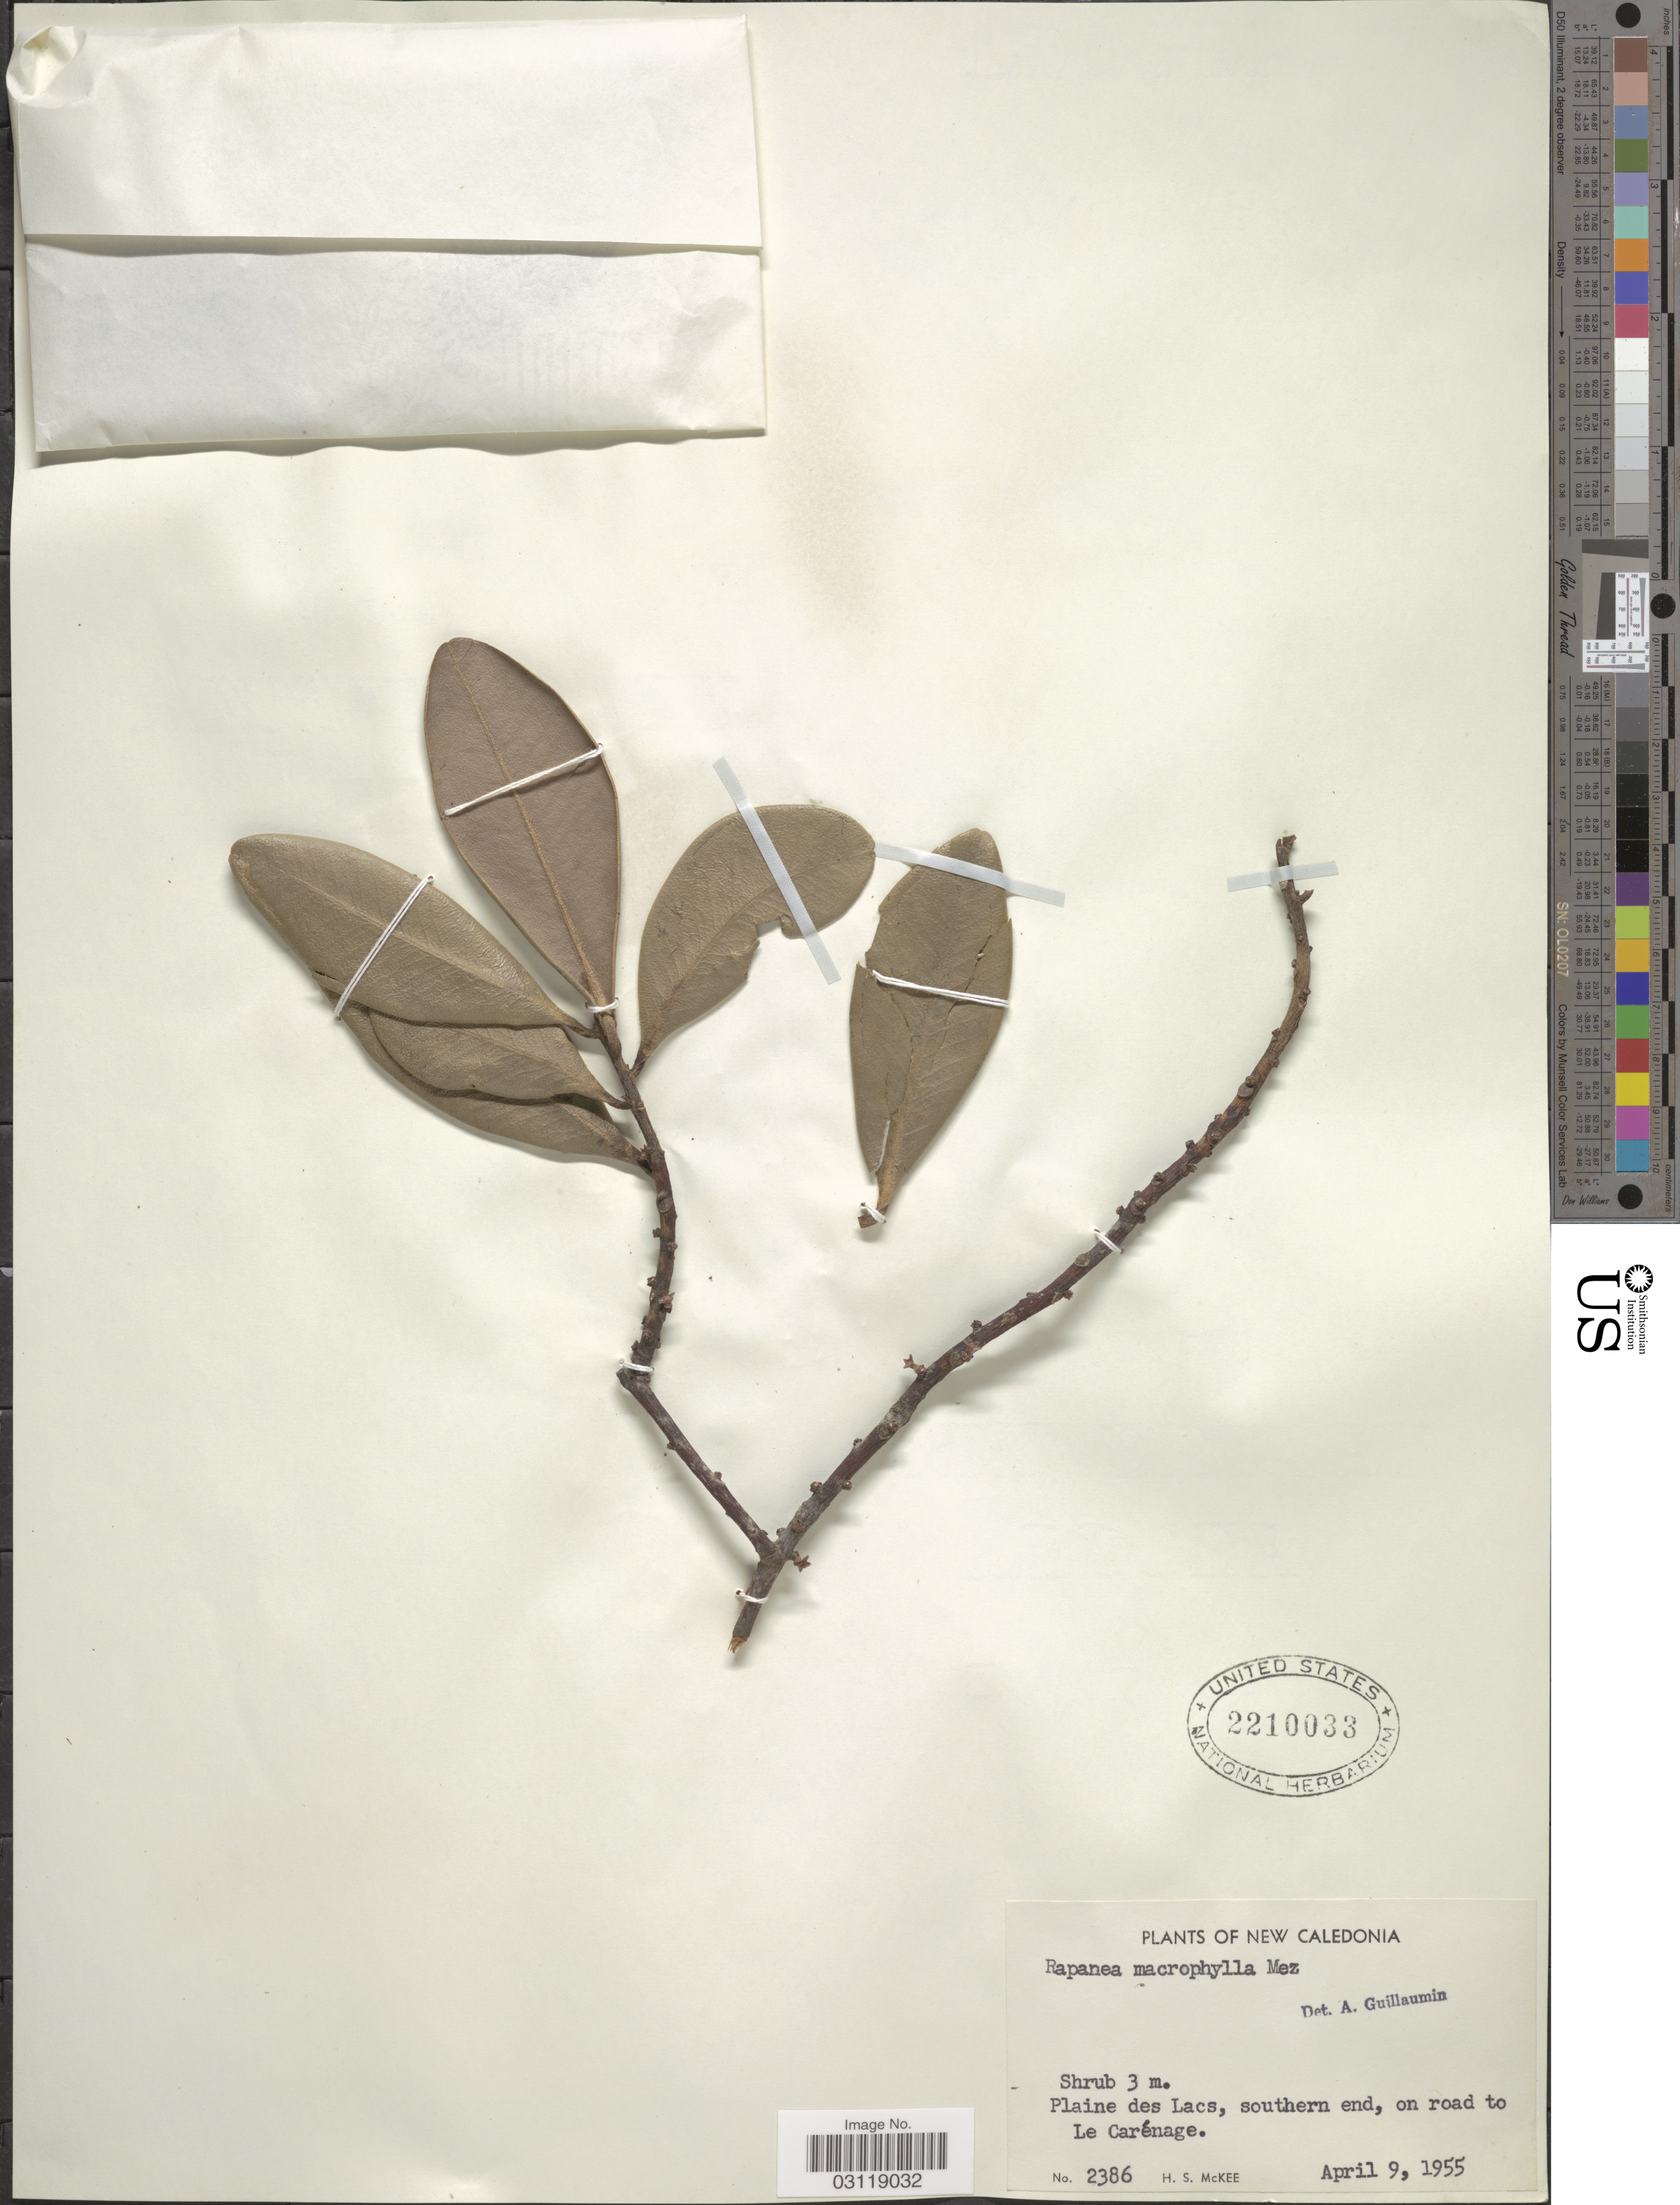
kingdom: Plantae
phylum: Tracheophyta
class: Magnoliopsida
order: Ericales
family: Primulaceae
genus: Rapanea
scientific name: Rapanea macrophylla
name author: (Pancher & Sebert ex Mez) Mez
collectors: H. S. McKee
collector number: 2386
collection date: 1955-04-09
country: New Caledonia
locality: Plaine des Lacs, southern end, on road to Le Carénage.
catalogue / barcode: US 2210033